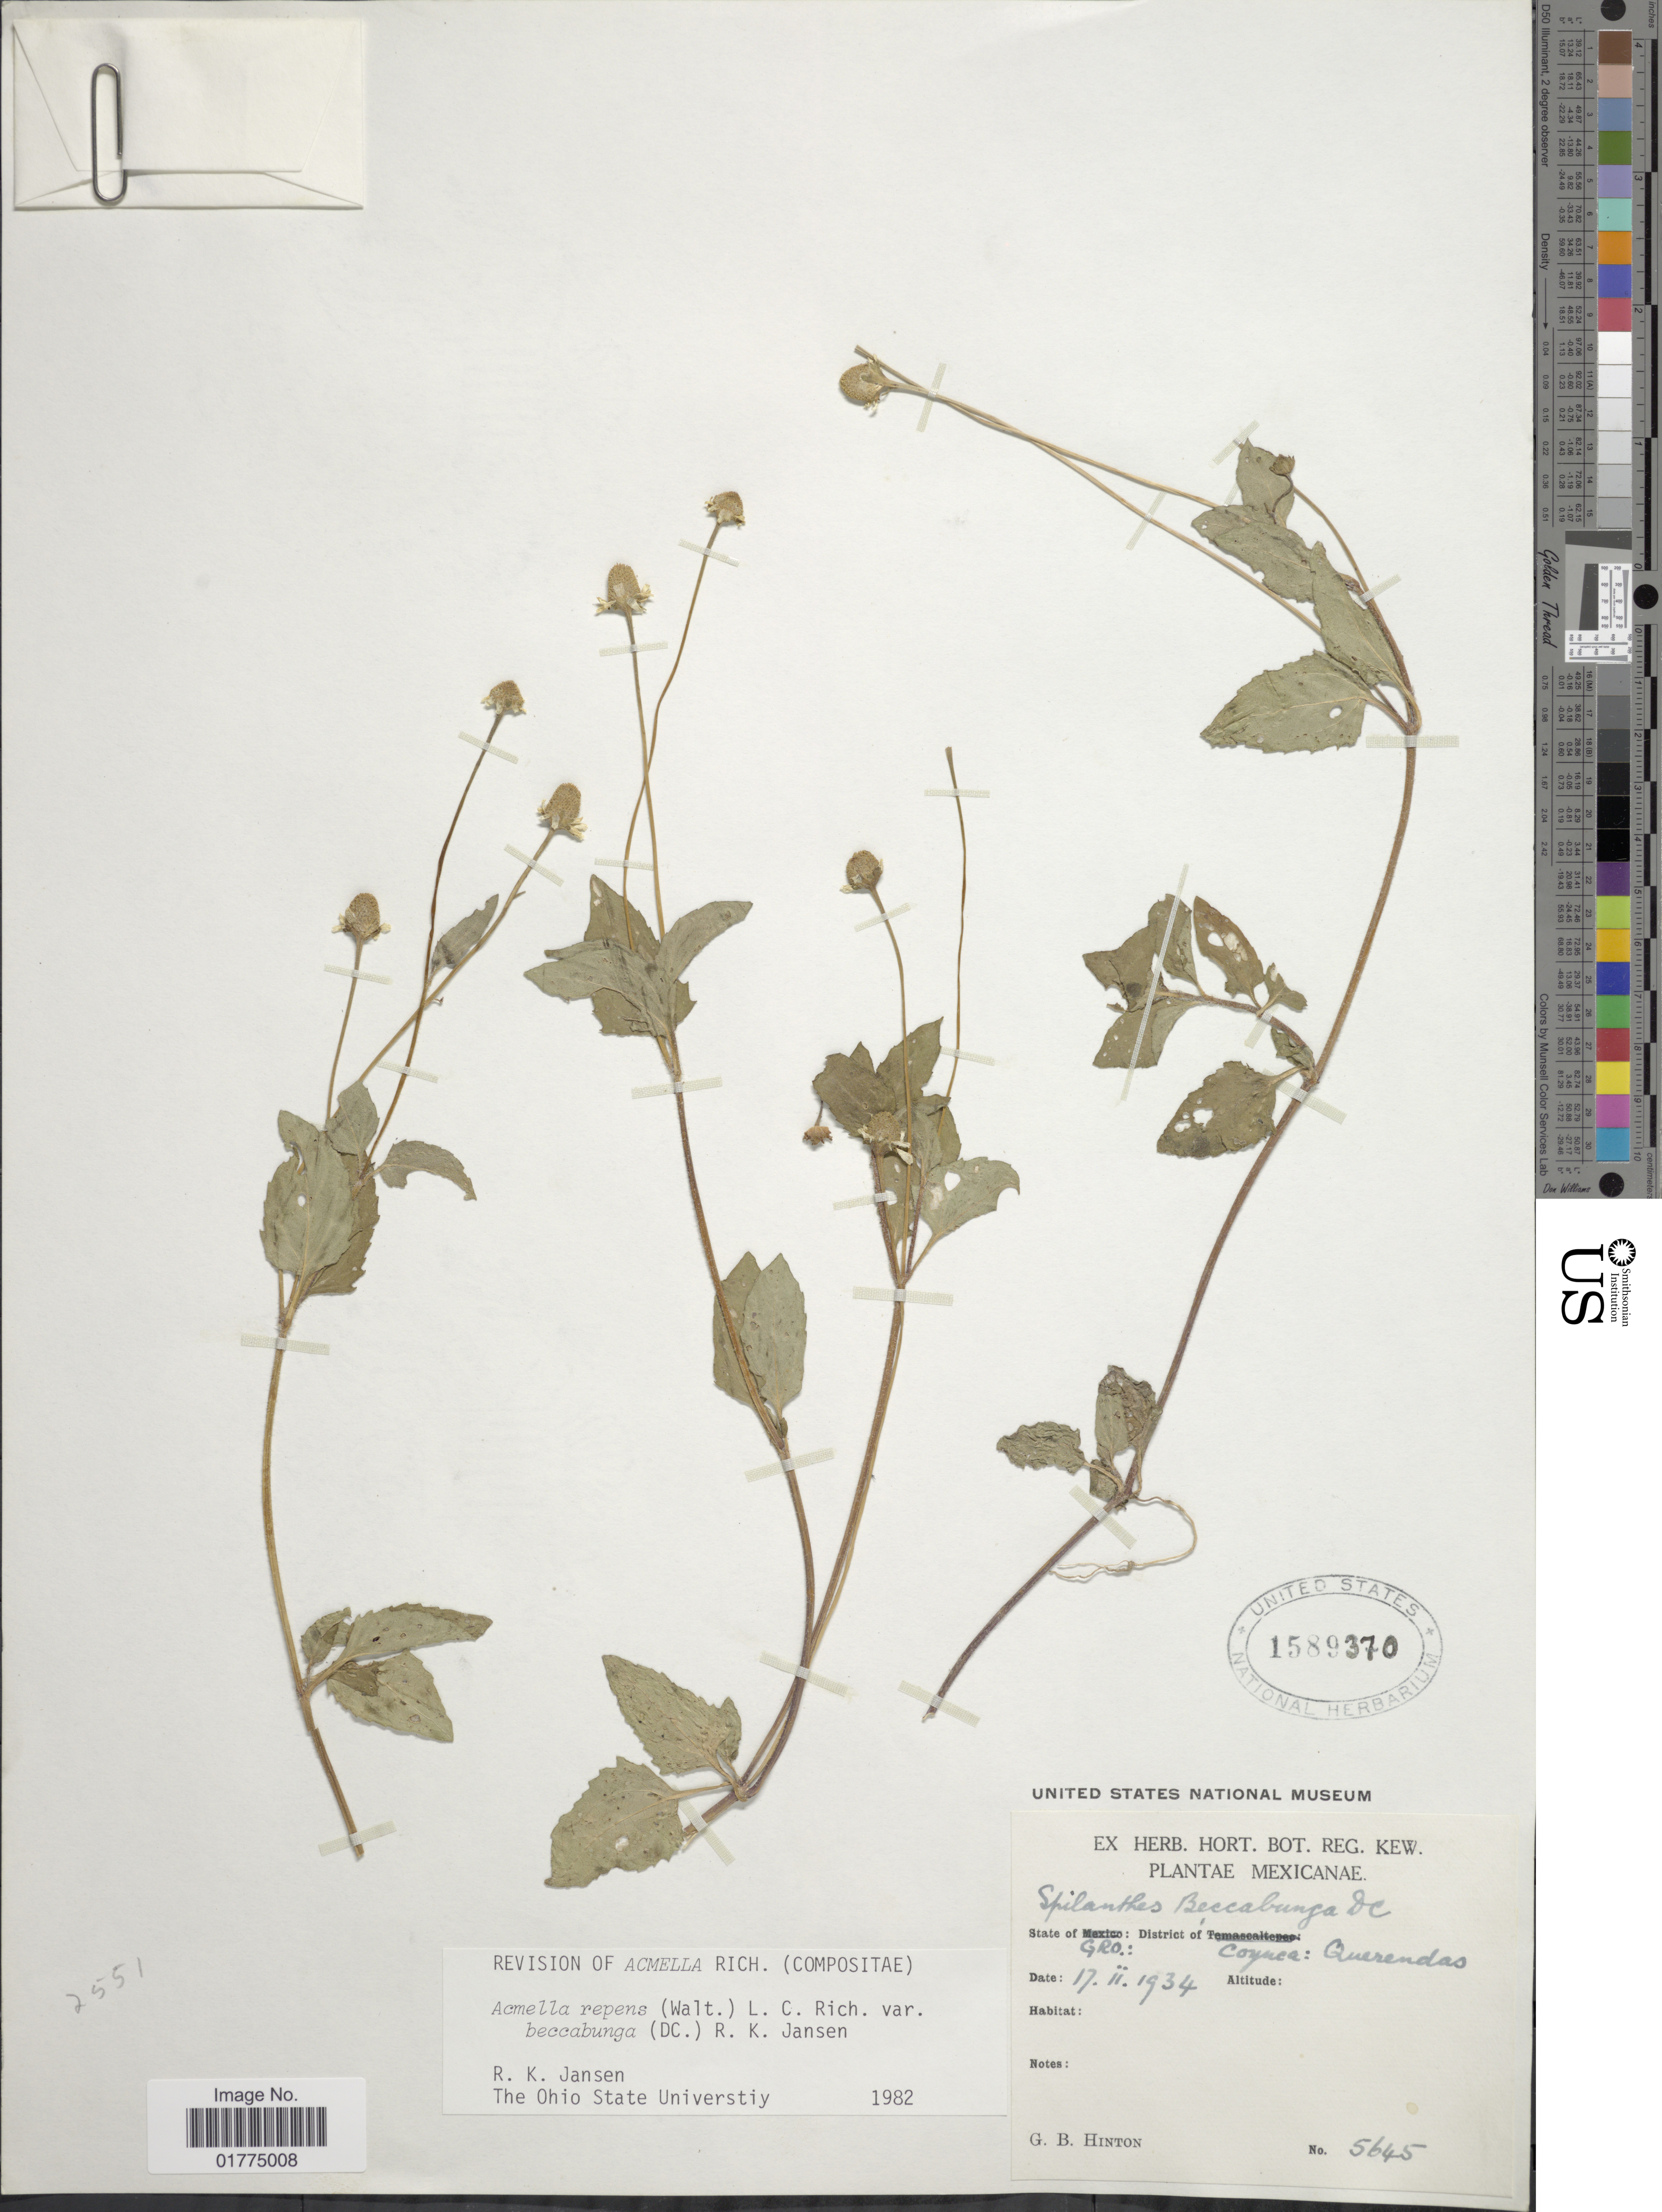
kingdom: Plantae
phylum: Tracheophyta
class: Magnoliopsida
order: Asterales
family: Asteraceae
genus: Acmella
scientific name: Acmella repens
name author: (Walter) Rich.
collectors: G. B. Hinton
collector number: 5645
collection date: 1934-02-17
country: Mexico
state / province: Guerrero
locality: State of Gro.: District of Coyuca: Querendas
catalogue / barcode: US 1589370